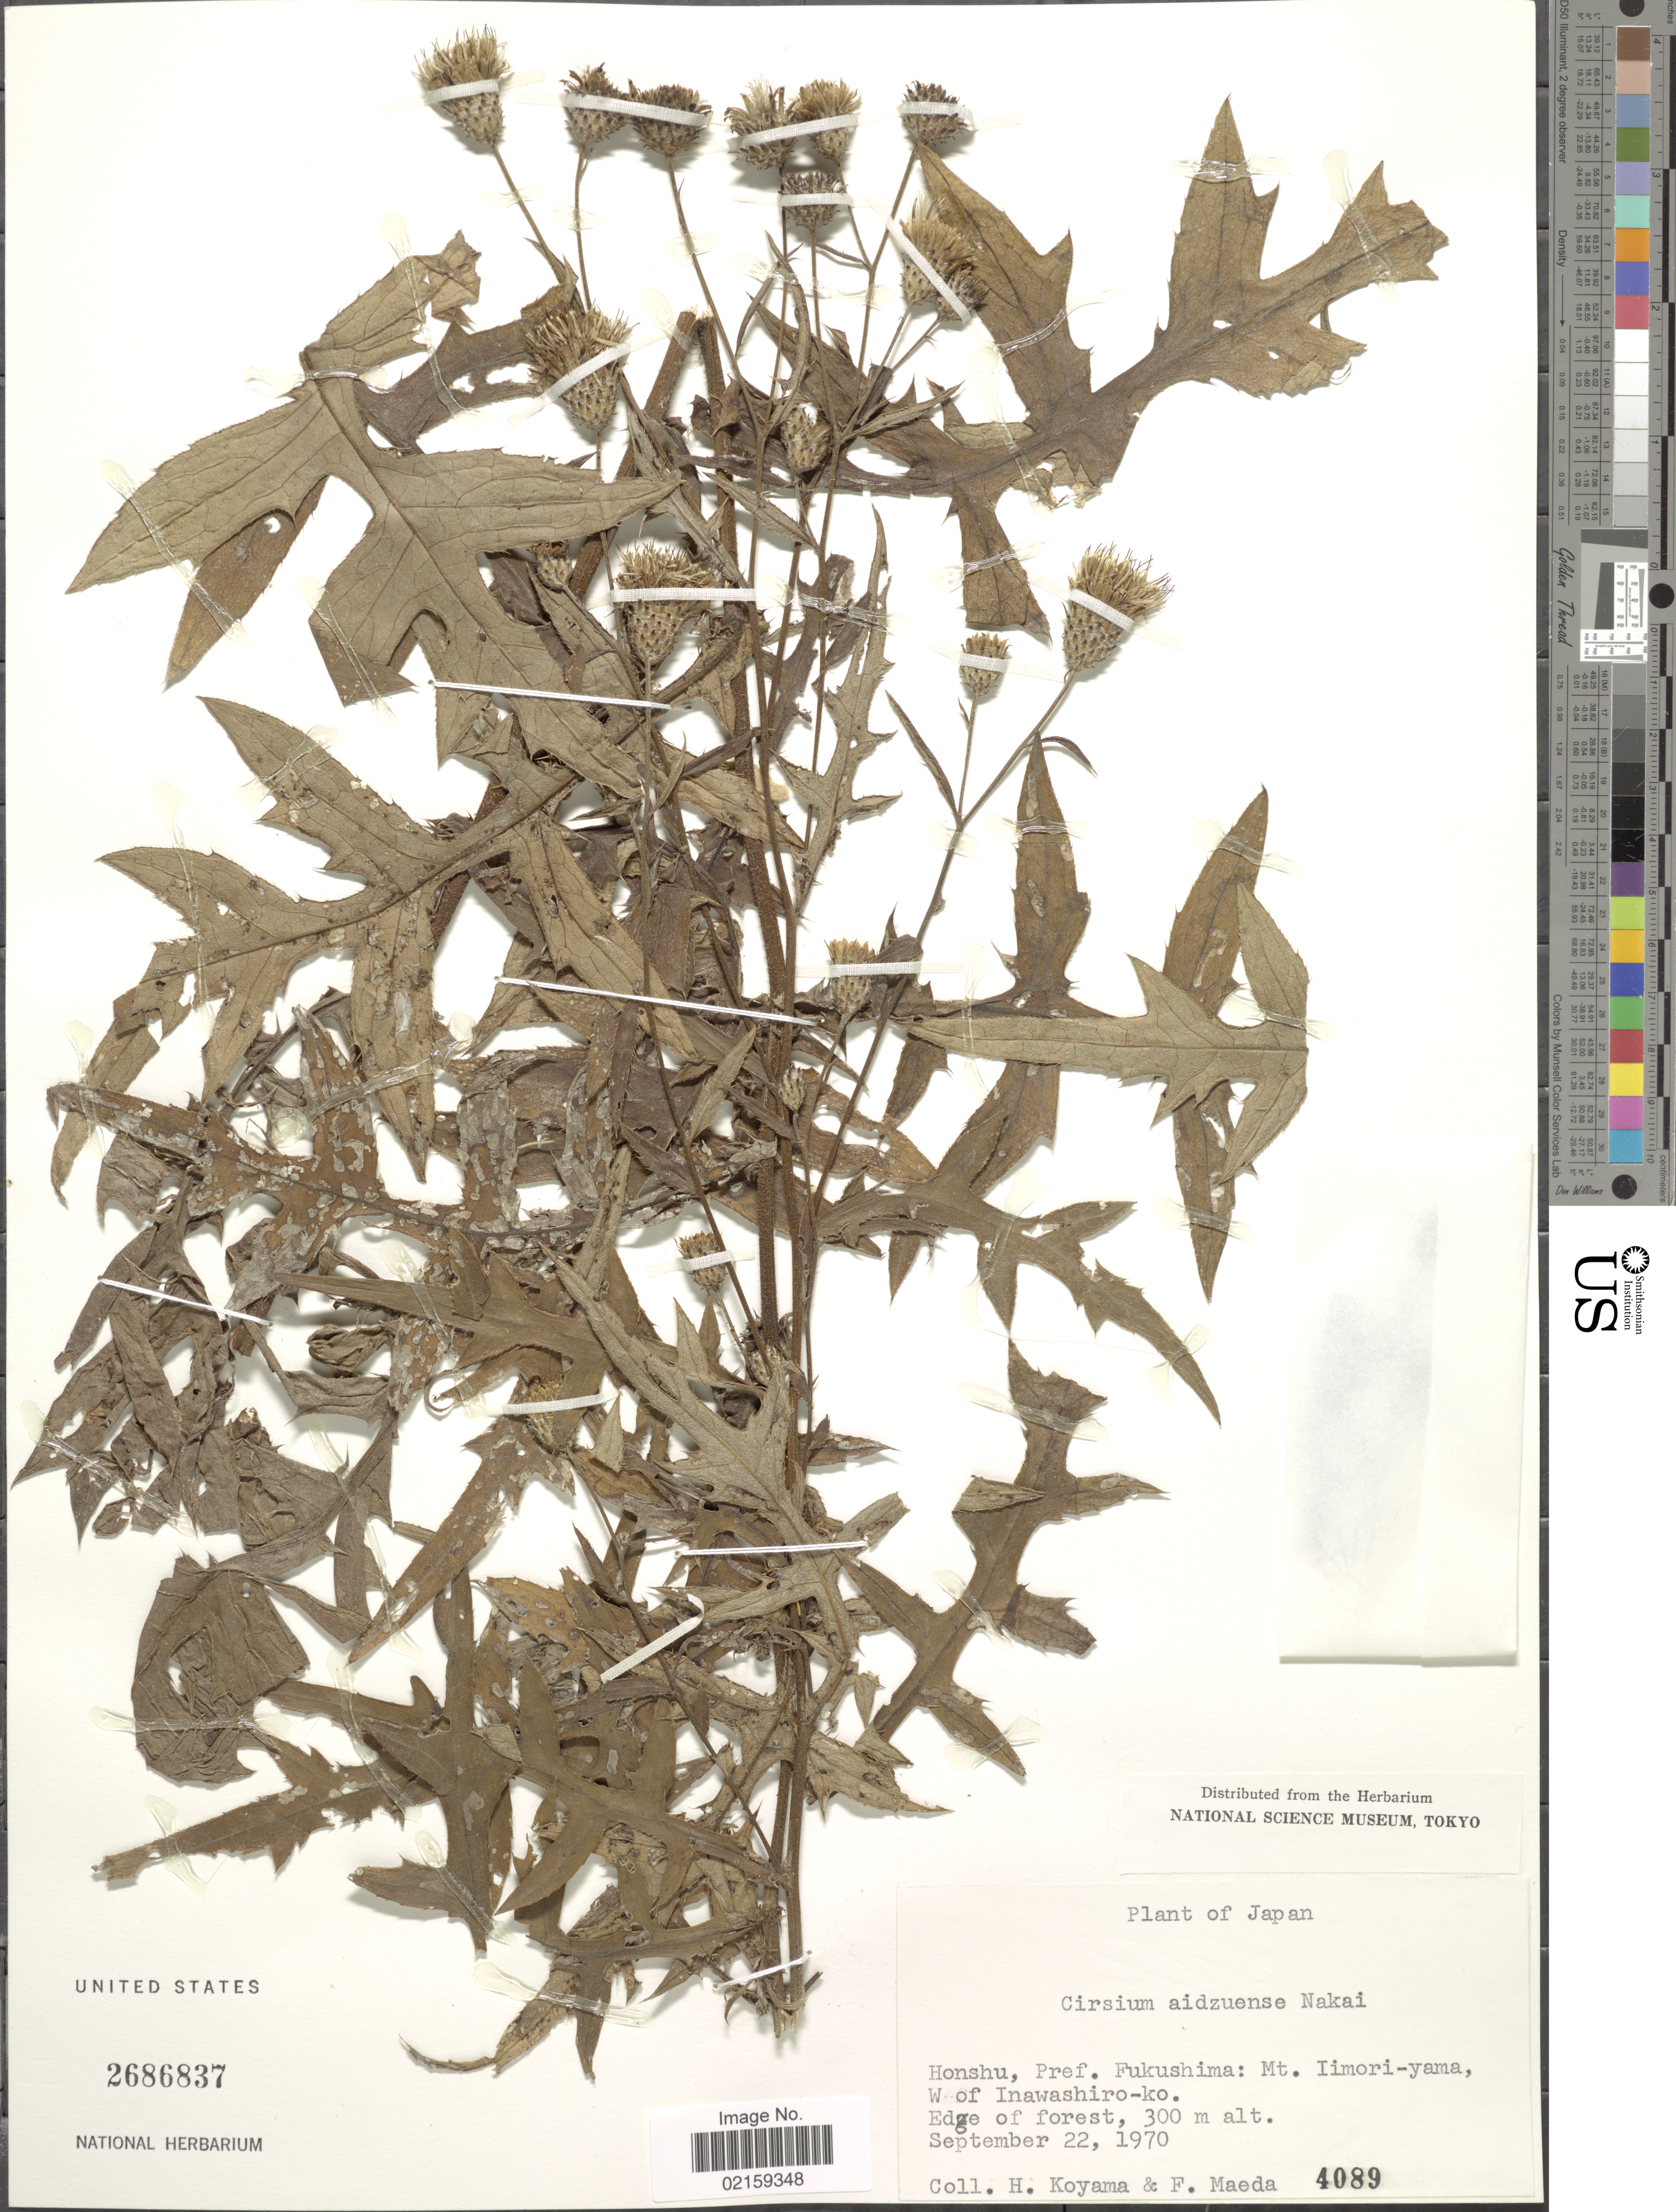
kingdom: Plantae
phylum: Tracheophyta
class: Magnoliopsida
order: Asterales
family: Asteraceae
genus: Cirsium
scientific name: Cirsium aidzuense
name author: Nakai ex Kitam.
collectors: H. Koyama & F. Maeda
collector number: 4089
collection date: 1970-09-22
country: Japan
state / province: Hukusima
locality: Honshu, Pref. Fukushima: Mt. Iimori-yama, W of Inawashiro-ko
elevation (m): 300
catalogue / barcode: US 2686837